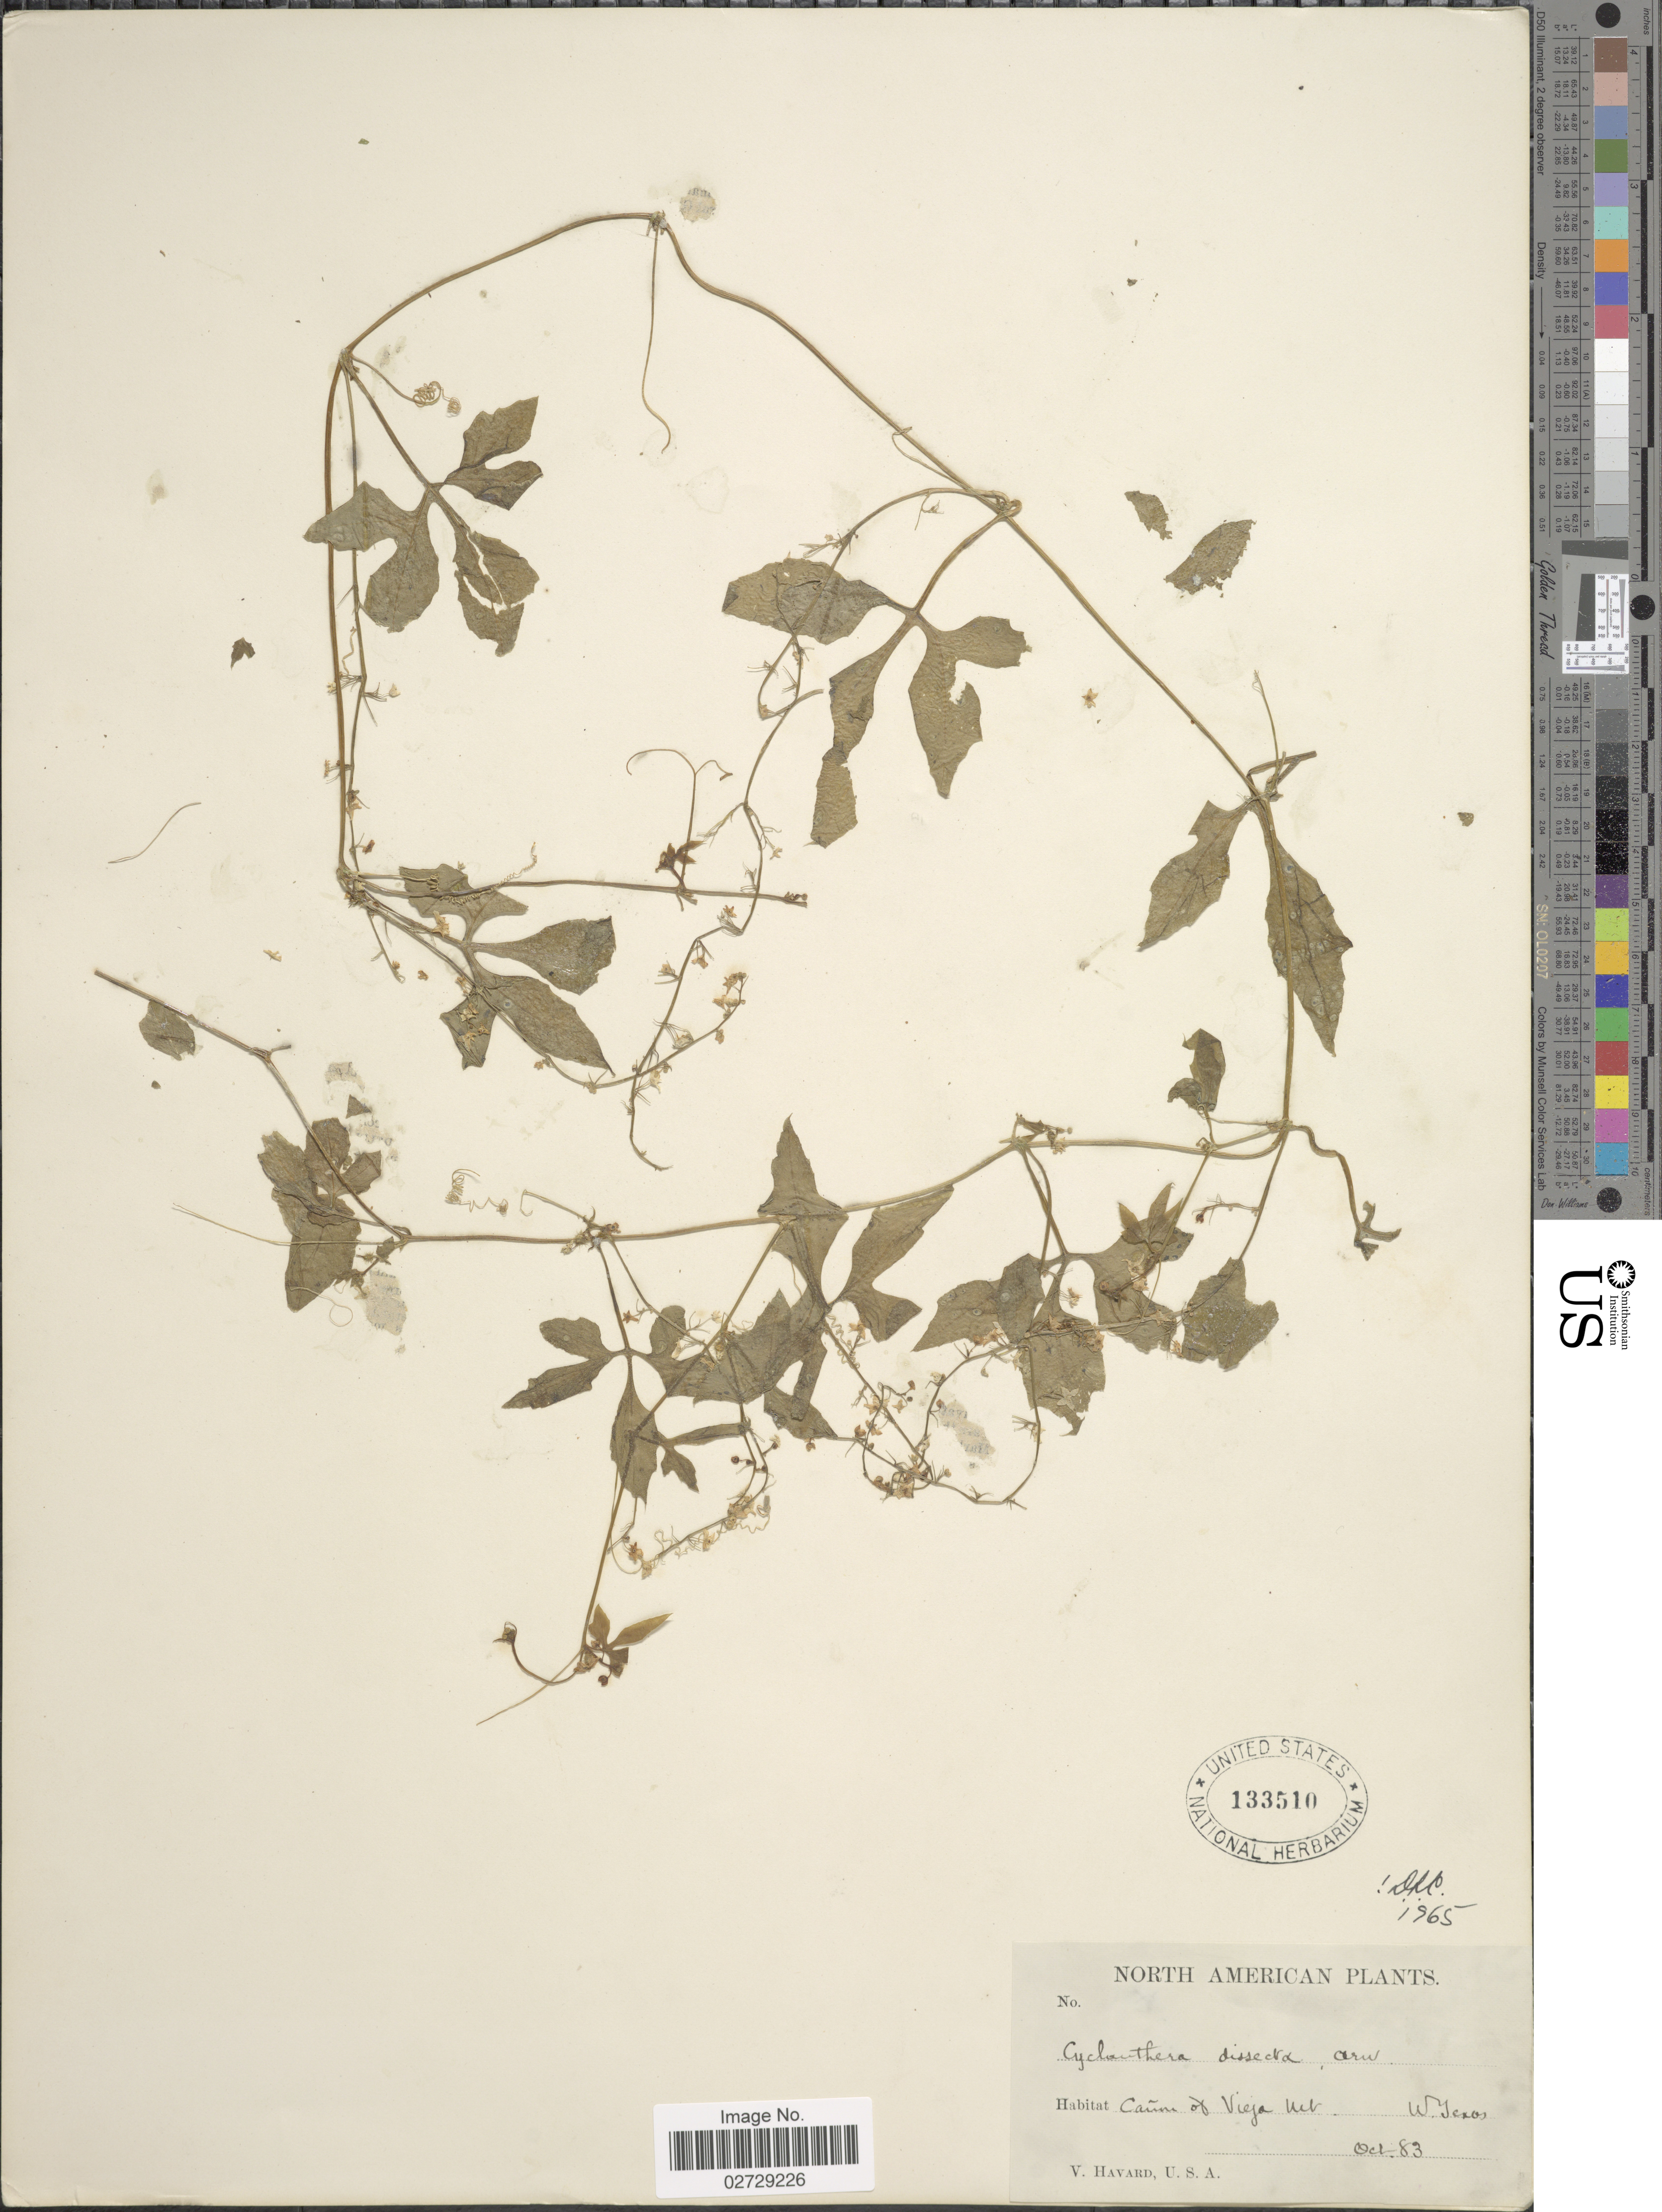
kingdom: Plantae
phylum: Tracheophyta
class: Magnoliopsida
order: Cucurbitales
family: Cucurbitaceae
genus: Cyclanthera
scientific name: Cyclanthera dissecta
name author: (Torr. & A. Gray) Arn.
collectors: V. Havard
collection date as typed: Transcribed d/m/y: /10/83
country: United States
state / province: Texas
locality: Canon of Vieja Mt., W. Texas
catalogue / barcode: US 133510